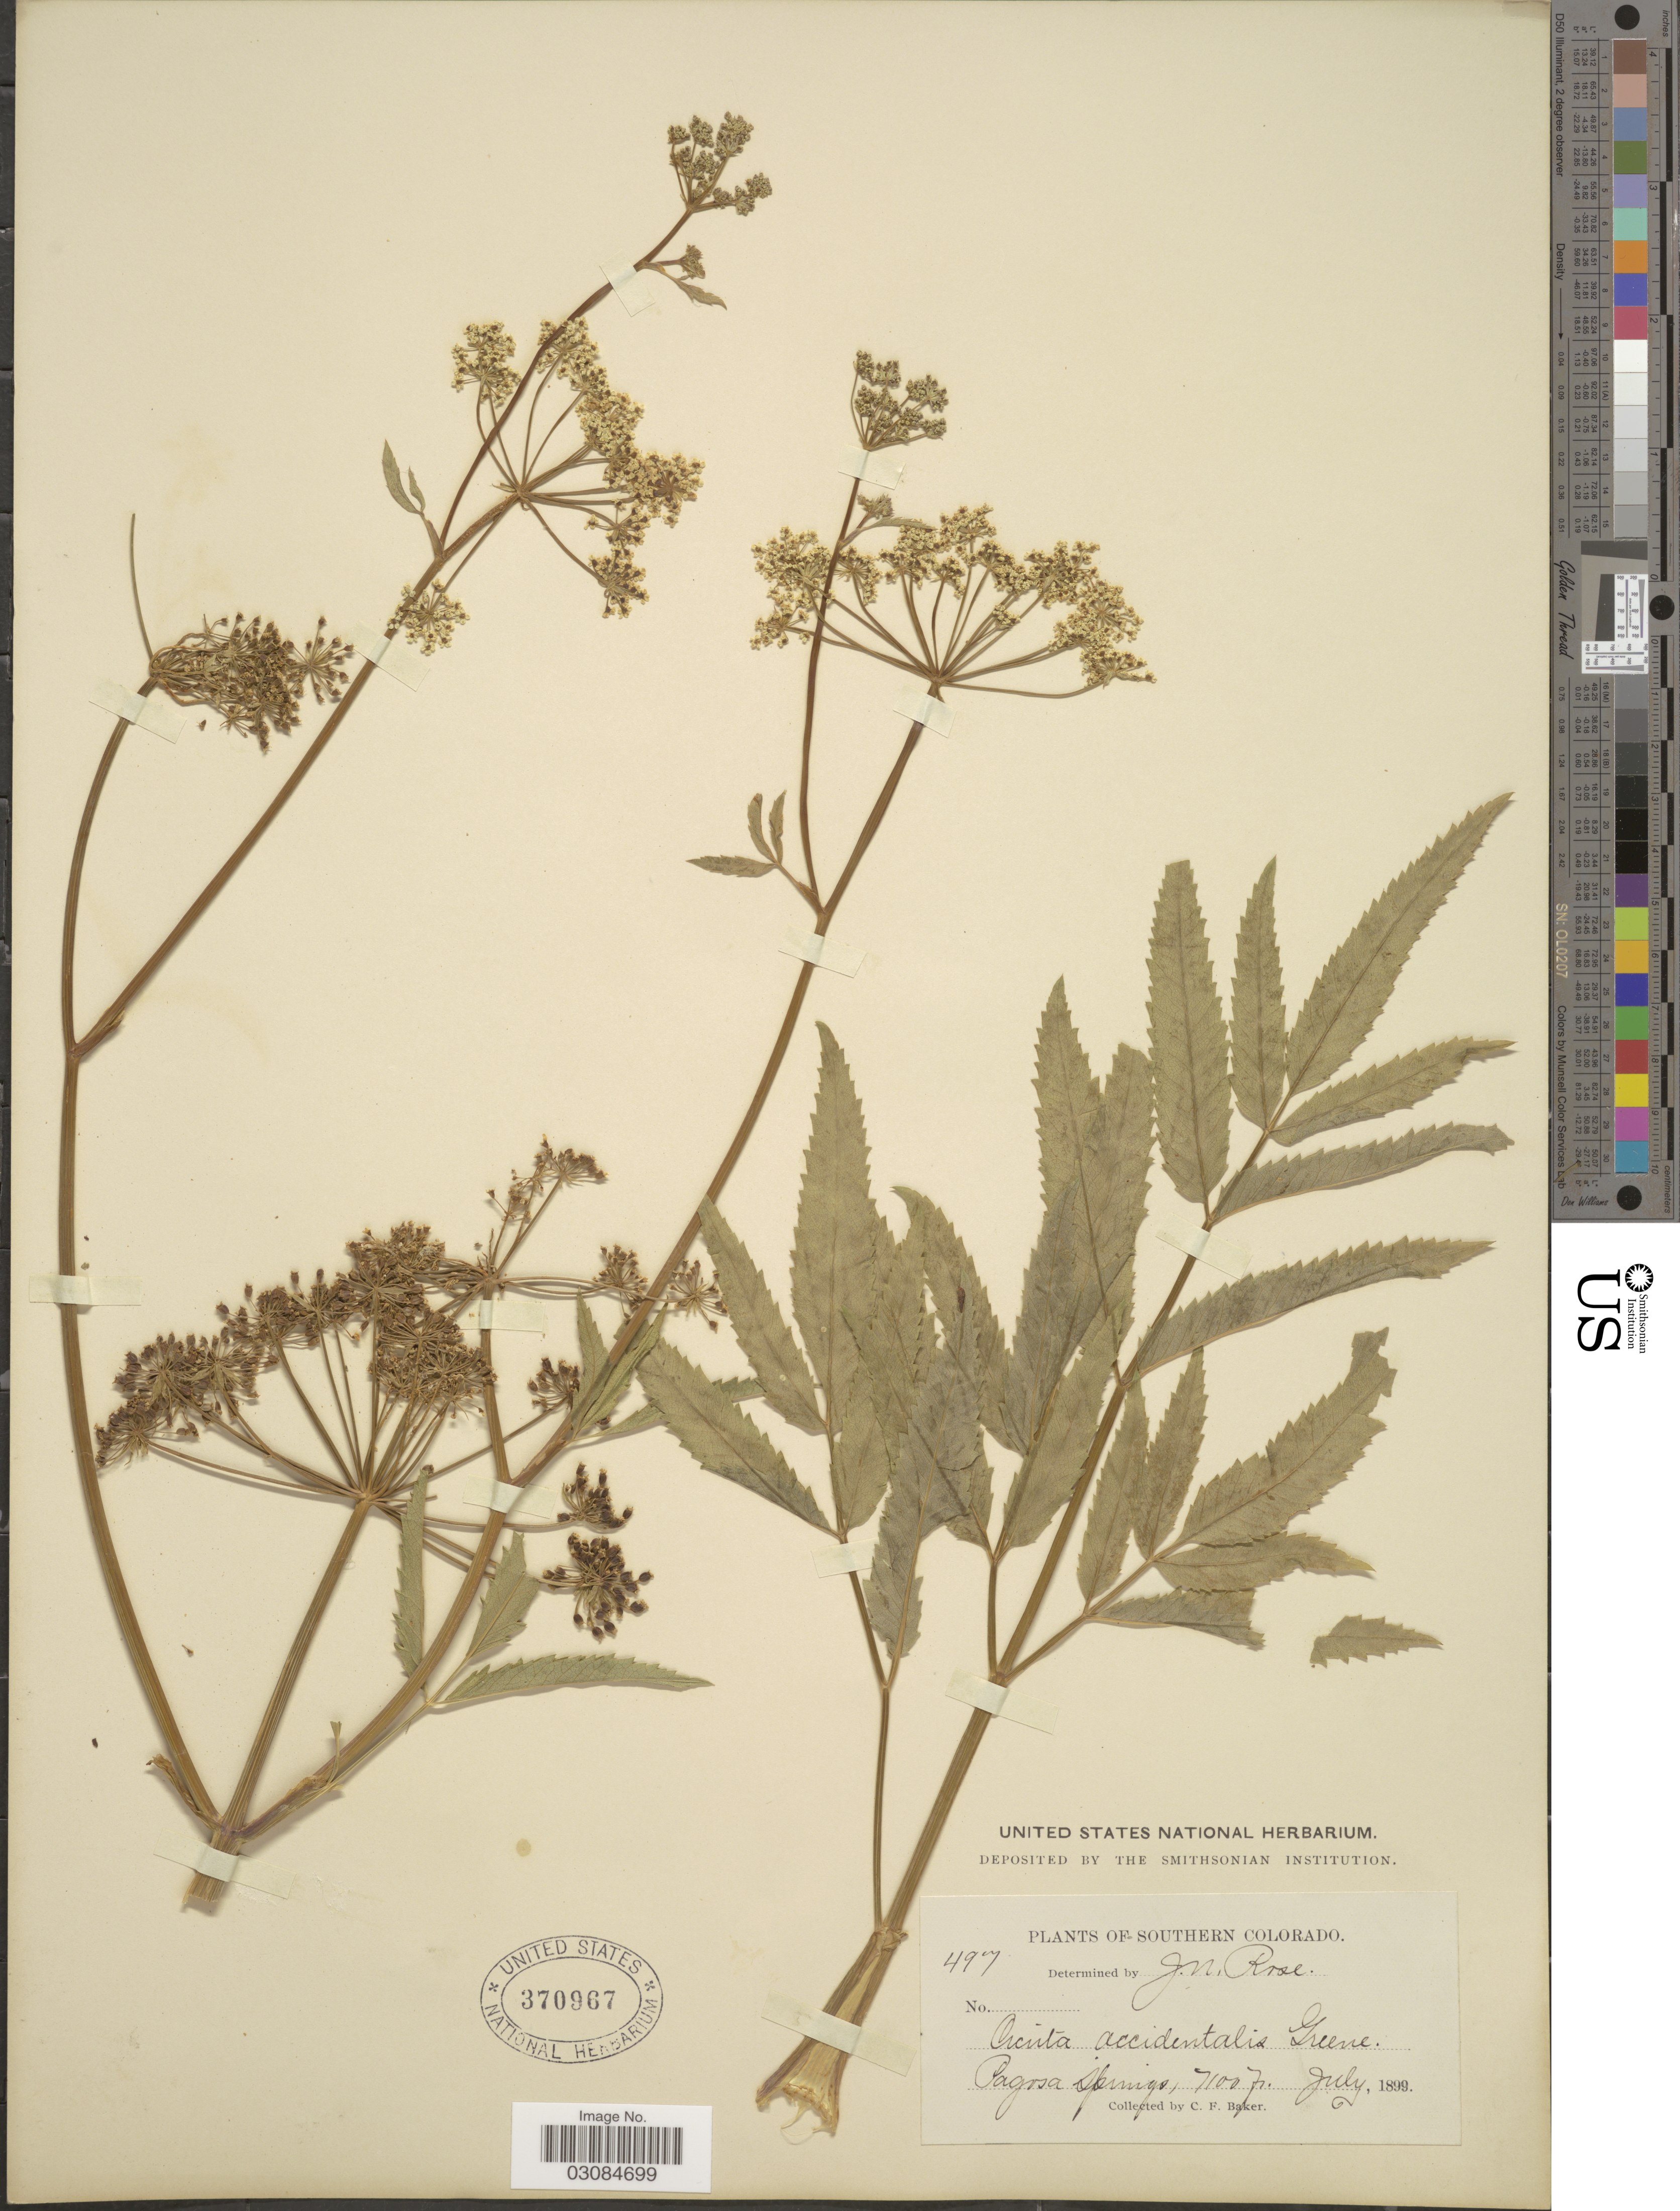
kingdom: Plantae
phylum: Tracheophyta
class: Magnoliopsida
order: Apiales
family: Apiaceae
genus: Cicuta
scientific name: Cicuta occidentalis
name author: Greene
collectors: C. F. Baker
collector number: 497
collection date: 1899-07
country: United States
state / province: Colorado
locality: Southern Colorado. Pagosa Springs.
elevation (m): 2164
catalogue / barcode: US 370967